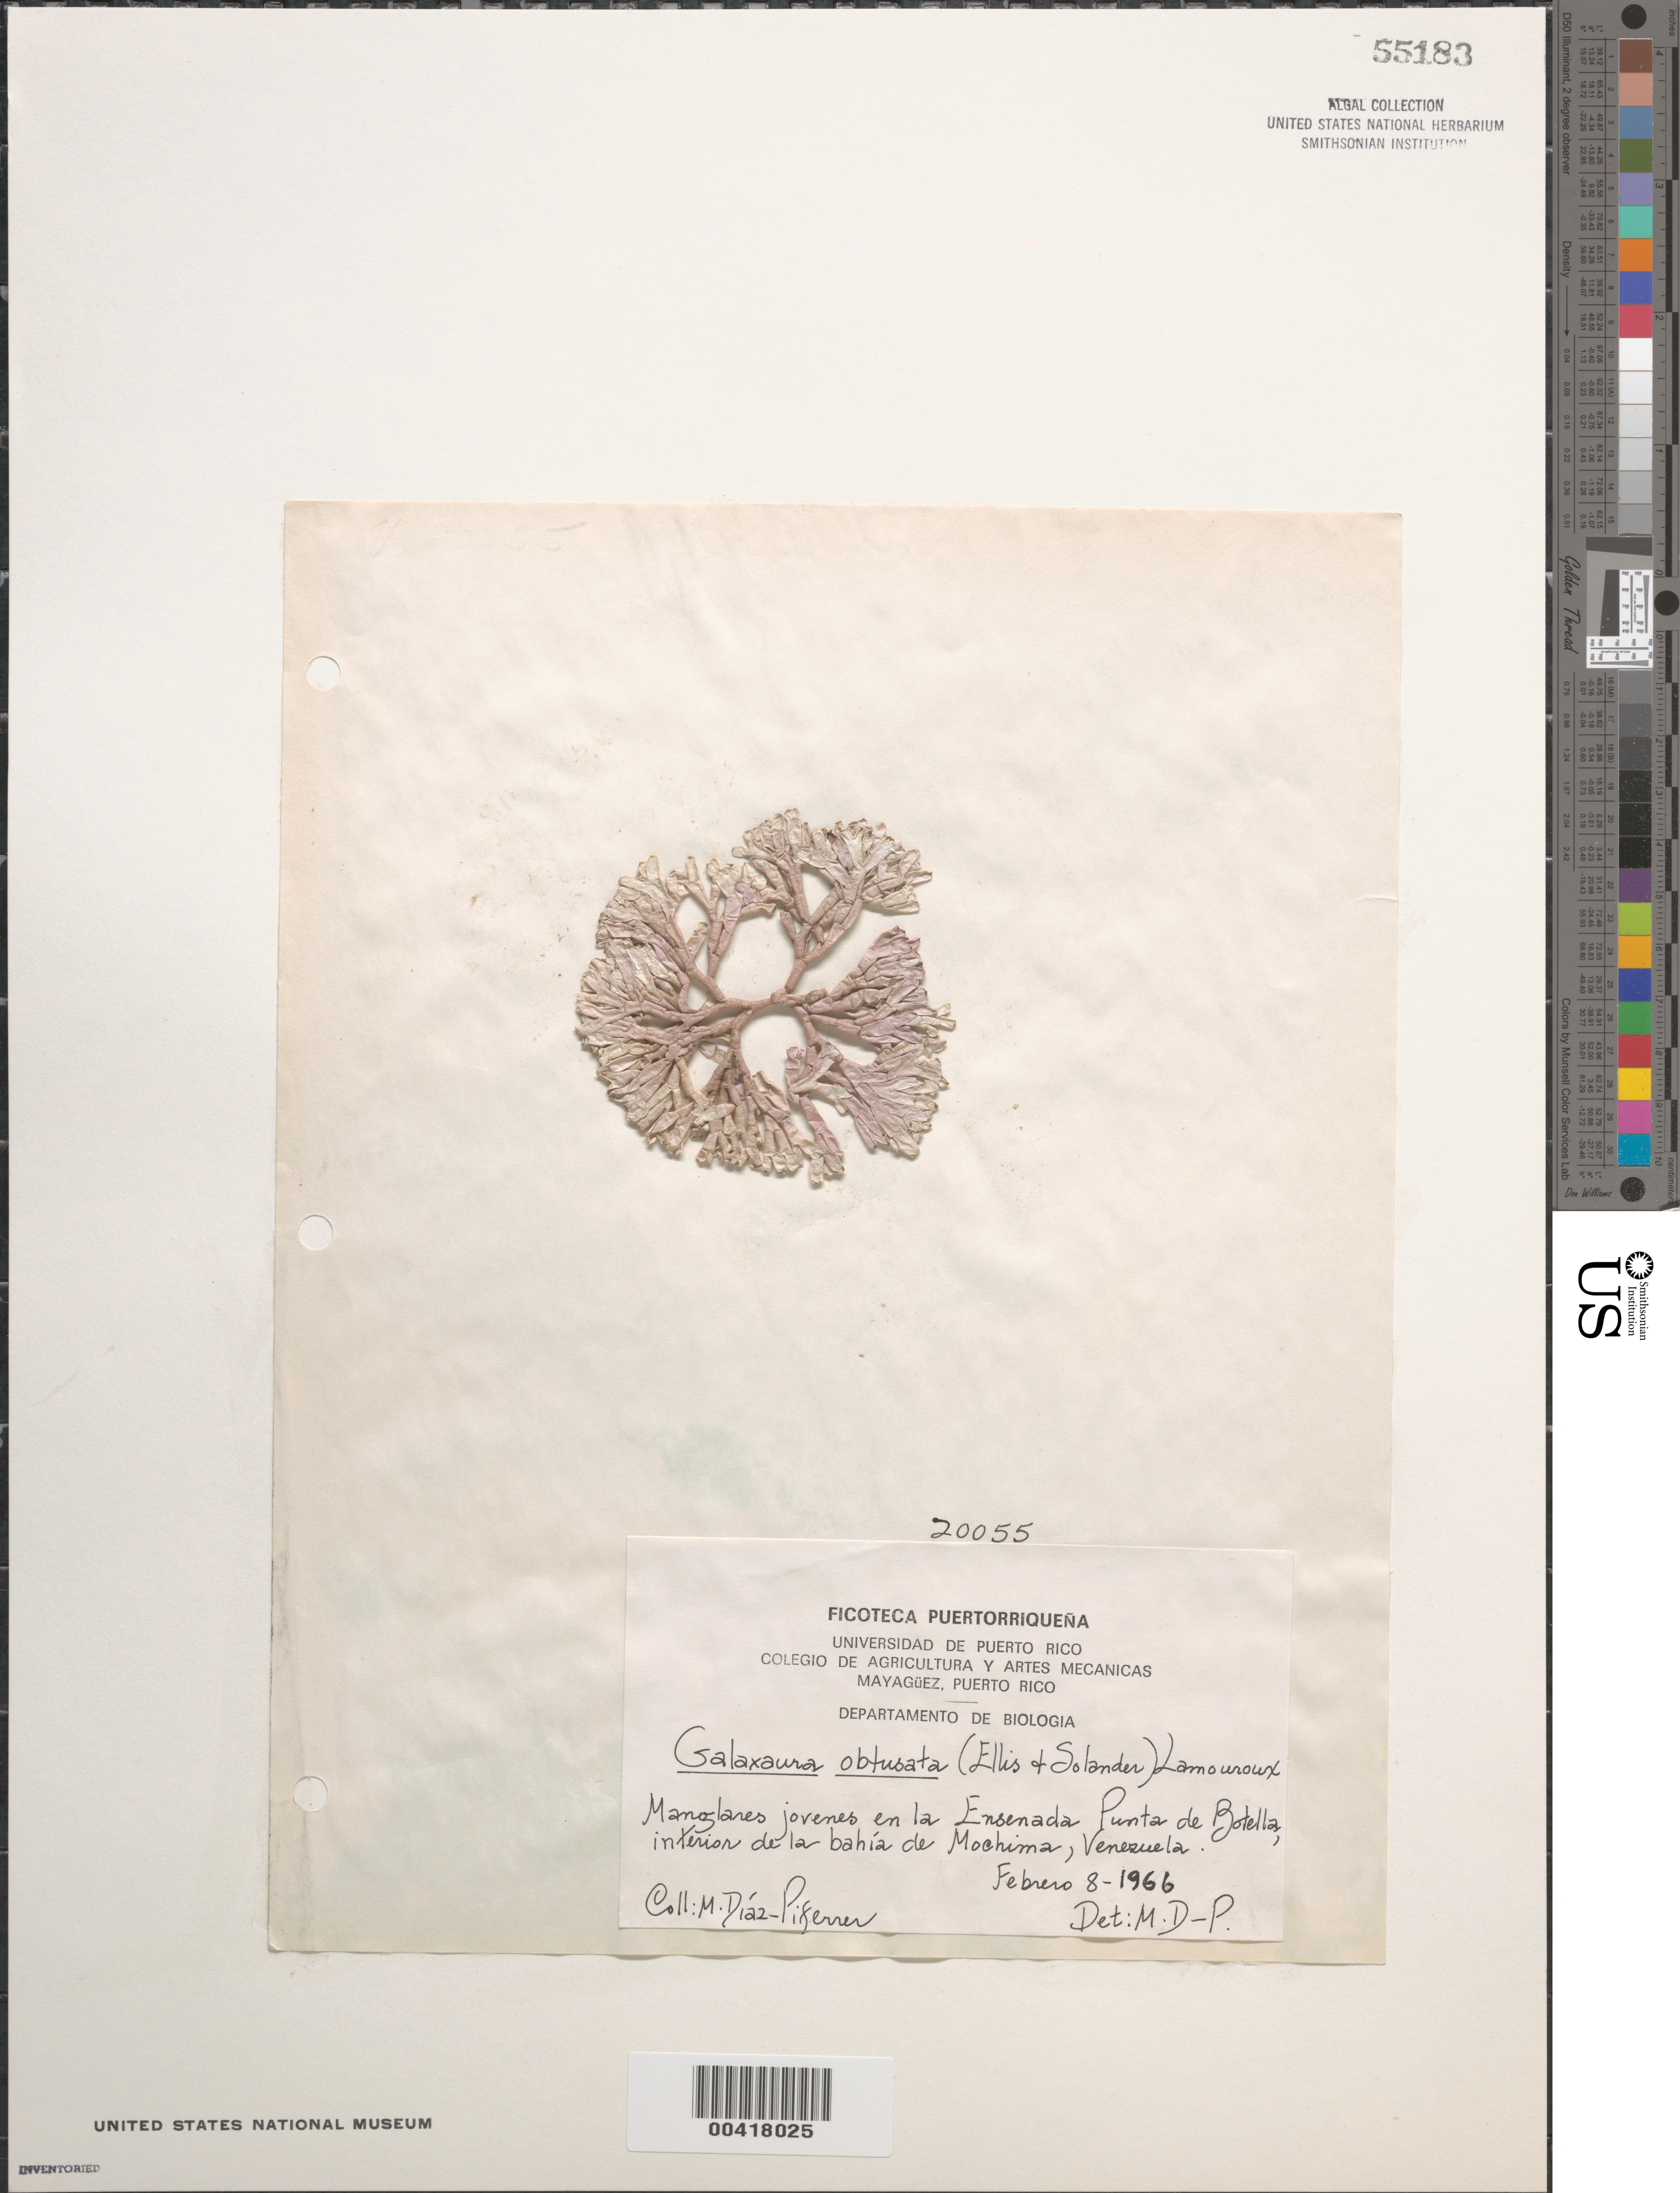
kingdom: Plantae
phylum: Rhodophyta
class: Florideophyceae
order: Nemaliales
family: Galaxauraceae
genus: Dichotomaria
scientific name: Dichotomaria obtusata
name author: (Ellis & Sol.) Lam.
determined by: Algae name updating Project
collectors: M. Diaz-Piferrer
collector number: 20055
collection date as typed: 08 Feb 1966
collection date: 1966-02-08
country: Venezuela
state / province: Sucre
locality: Ensenada Punta de Botella, Bahia de Mochima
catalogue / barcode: US 55183